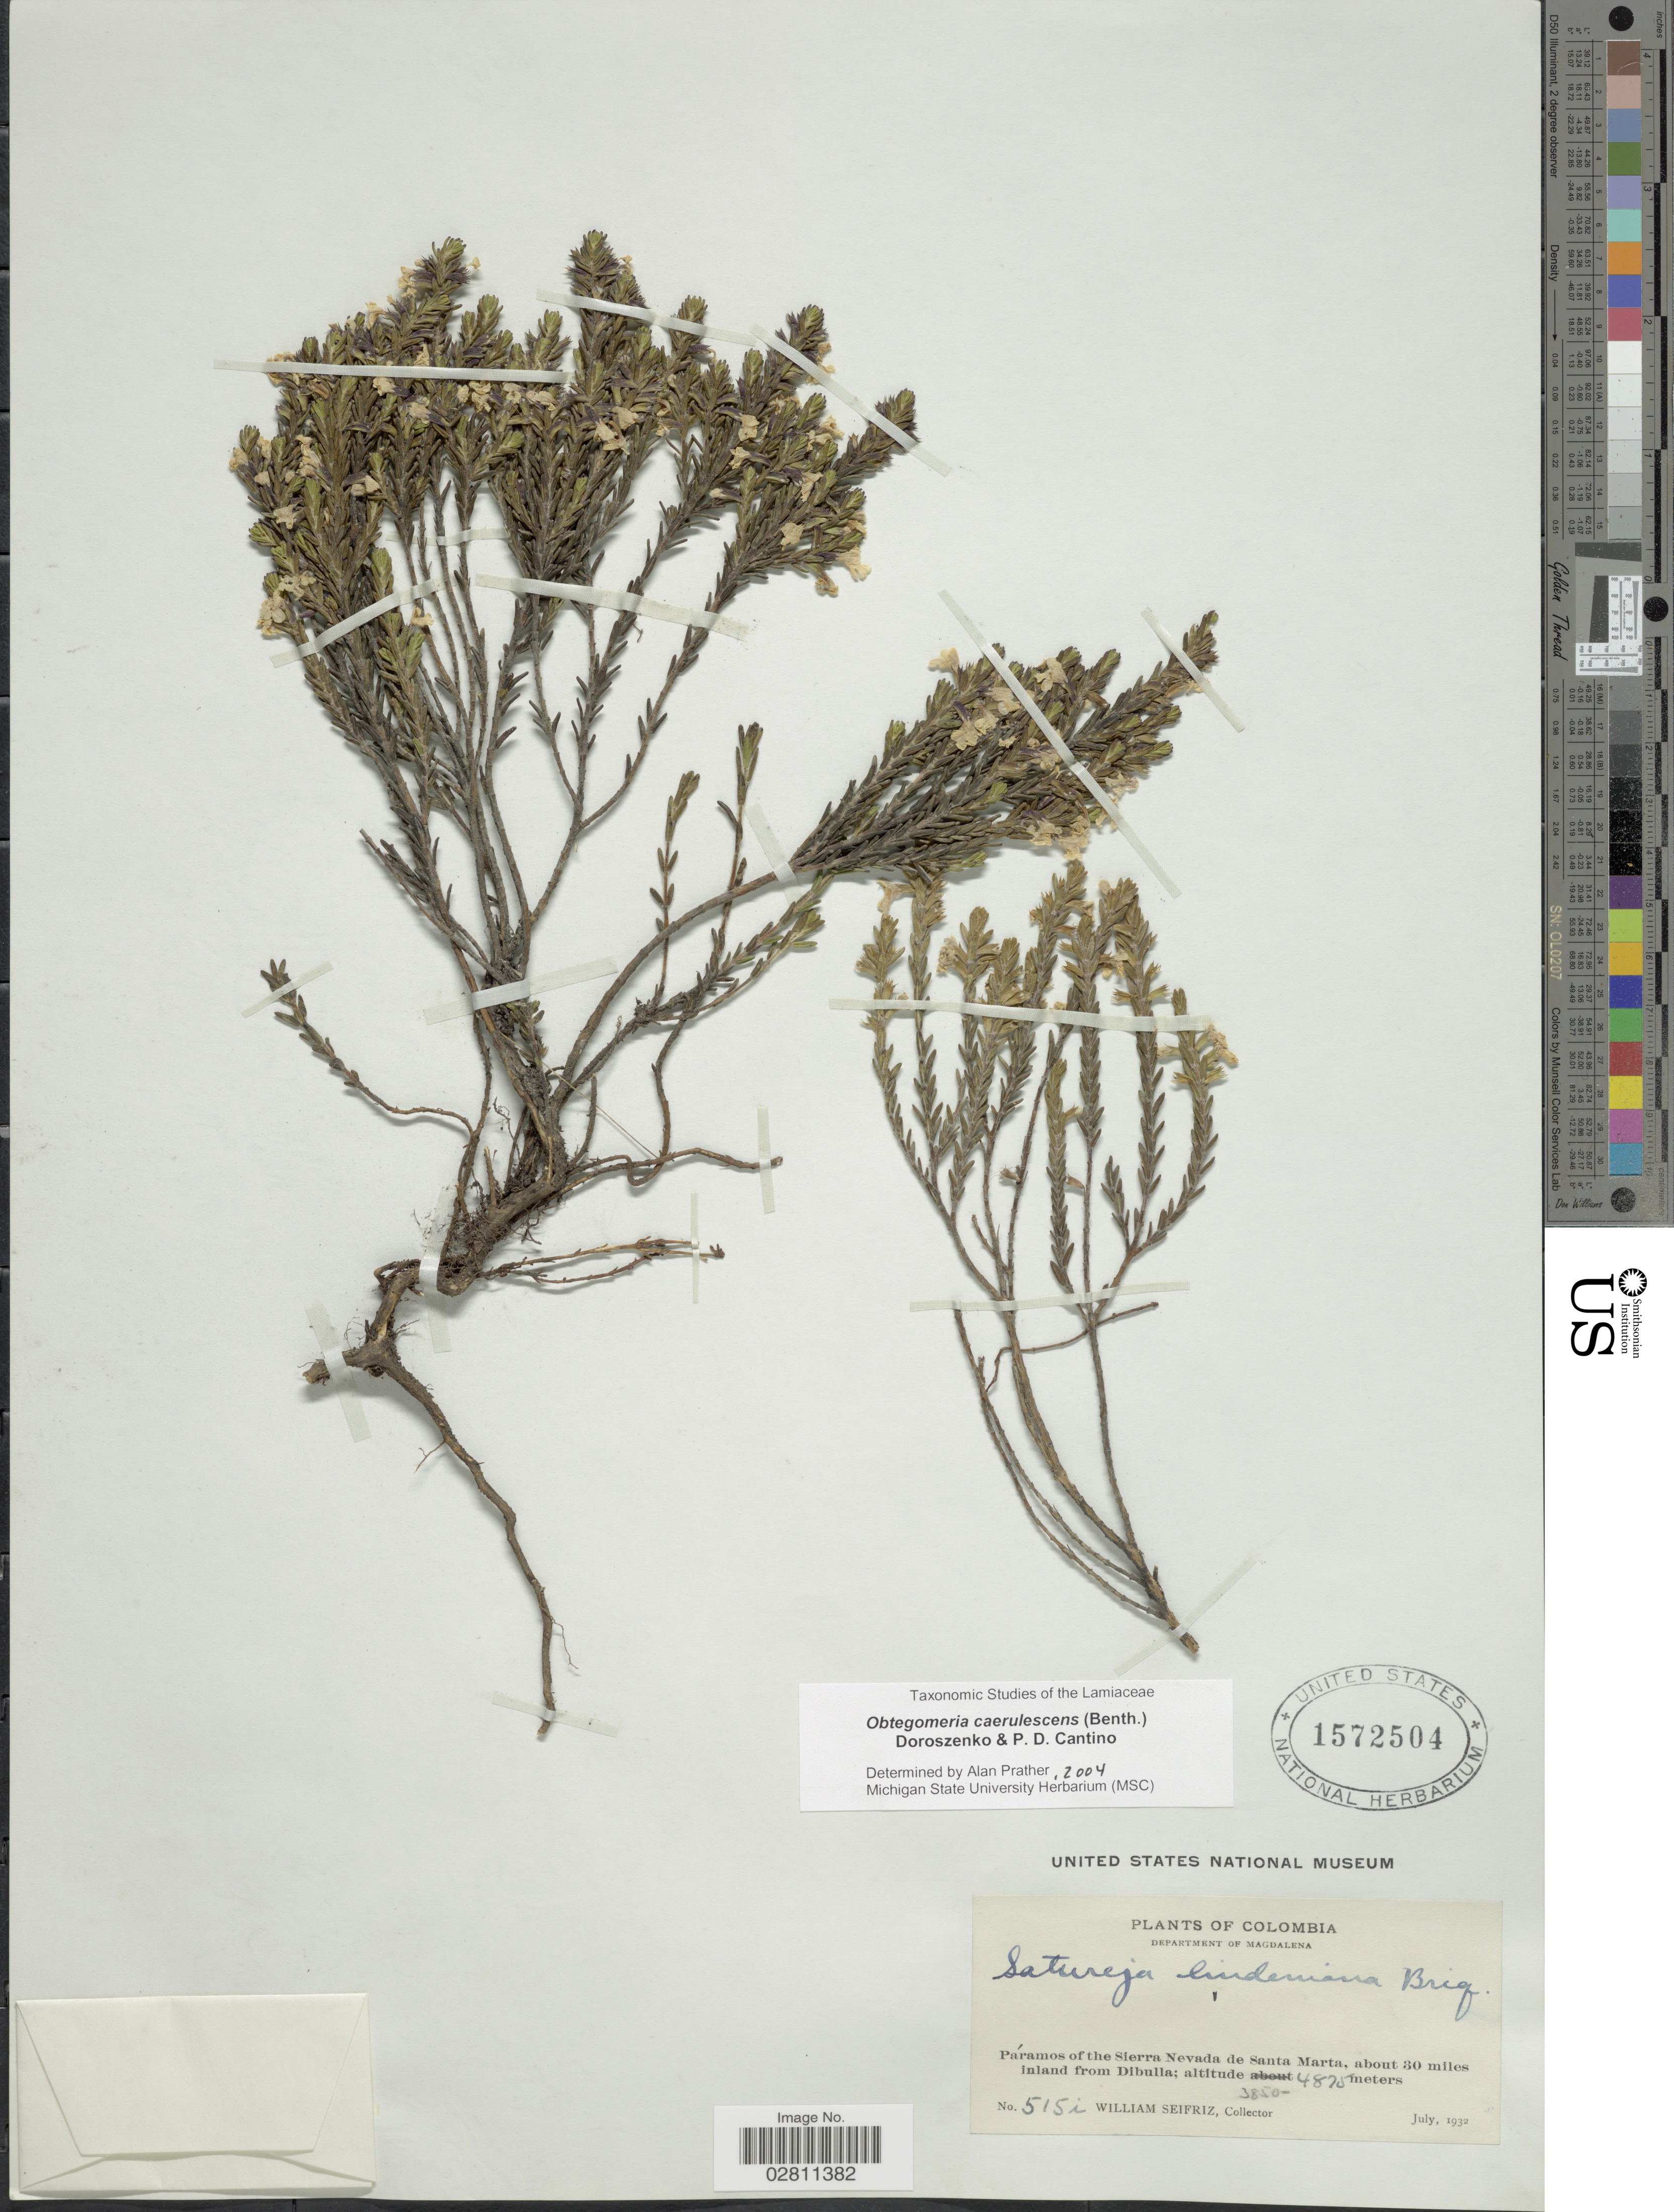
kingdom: Plantae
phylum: Tracheophyta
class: Magnoliopsida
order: Lamiales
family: Lamiaceae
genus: Obtegomeria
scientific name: Obtegomeria caerulescens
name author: (Benth.) Doroszenko & P.D. Cantino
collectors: W. Seifriz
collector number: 515i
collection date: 1932-07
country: Colombia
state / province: Magdalena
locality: Department of Magdalena. Páramos of the Sierra Nevada de Santa Marta, about 30 miles inland from Dibulla.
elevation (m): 3850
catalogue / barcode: US 1572504